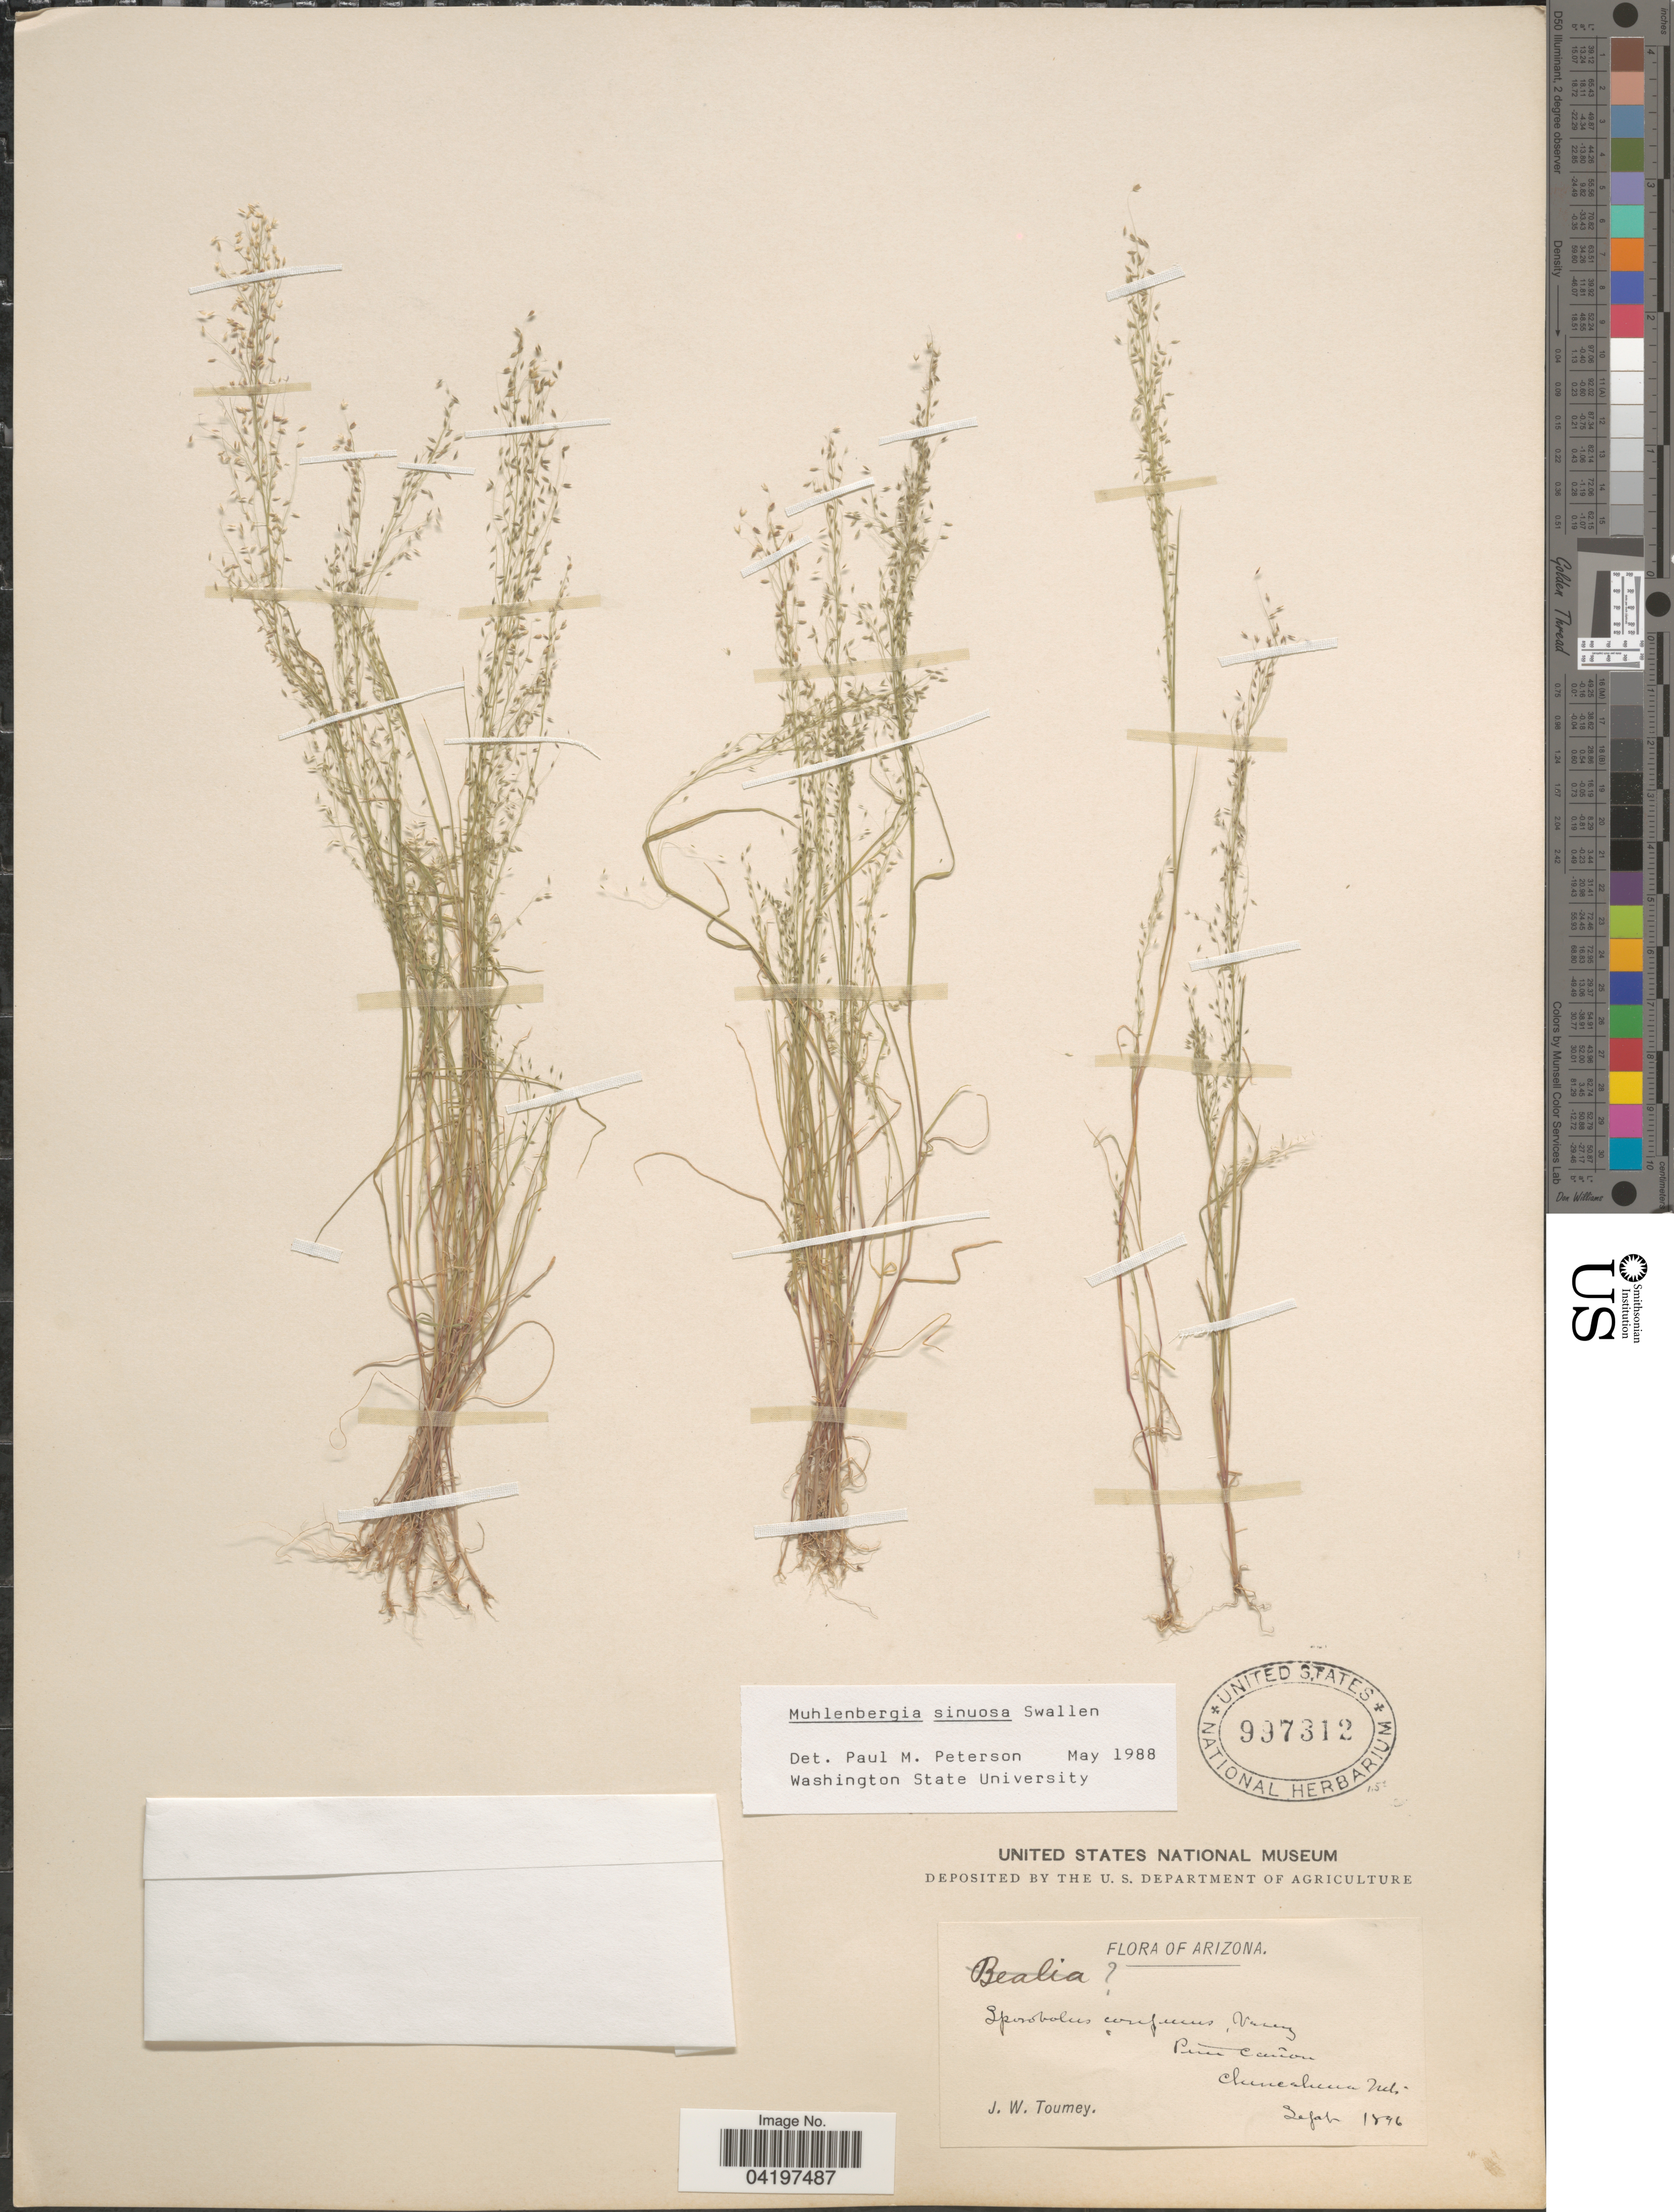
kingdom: Plantae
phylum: Tracheophyta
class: Liliopsida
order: Poales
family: Poaceae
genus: Muhlenbergia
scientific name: Muhlenbergia sinuosa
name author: Swallen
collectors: J. W. Toumey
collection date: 1896-09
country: United States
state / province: Arizona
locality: Pine Cañon. Chiricahua Mts.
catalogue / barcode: US 997312